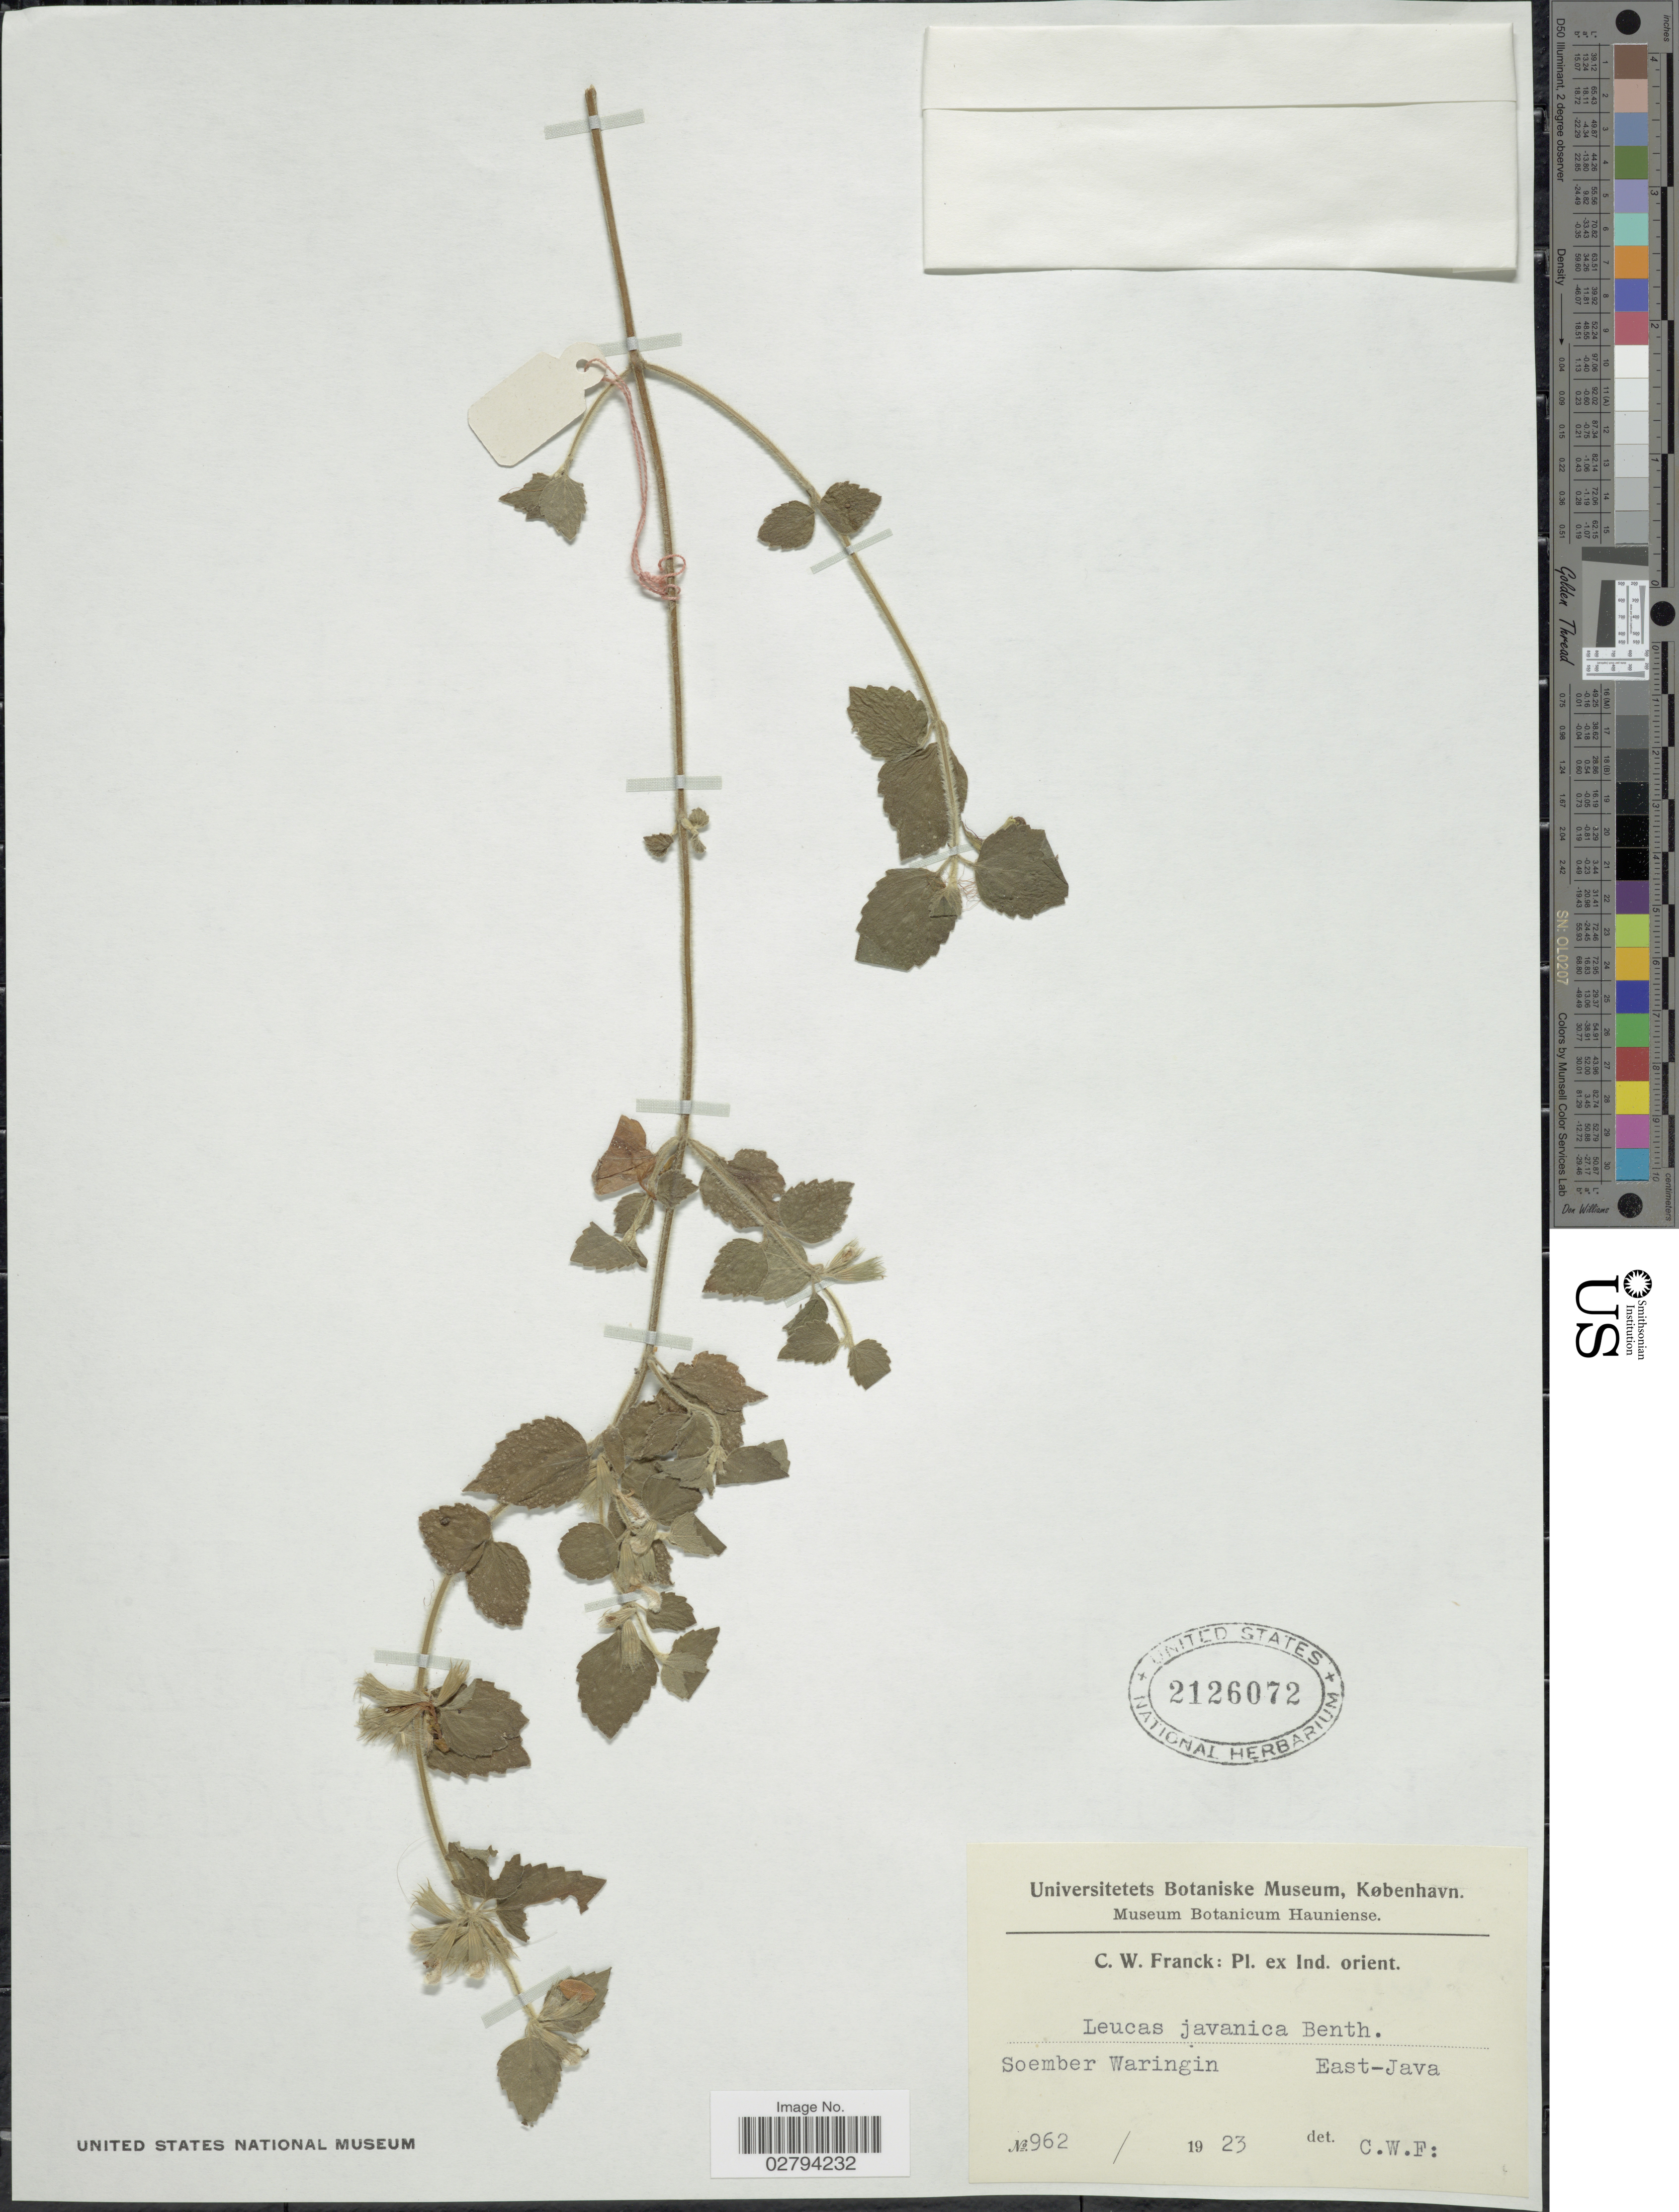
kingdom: Plantae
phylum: Tracheophyta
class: Magnoliopsida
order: Lamiales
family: Lamiaceae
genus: Leucas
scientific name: Leucas javanica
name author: Benth.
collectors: C. Franck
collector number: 962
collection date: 1923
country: Indonesia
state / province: Java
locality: East-Java, Soember Waringin. Ex Ind. orient.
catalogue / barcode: US 2126072